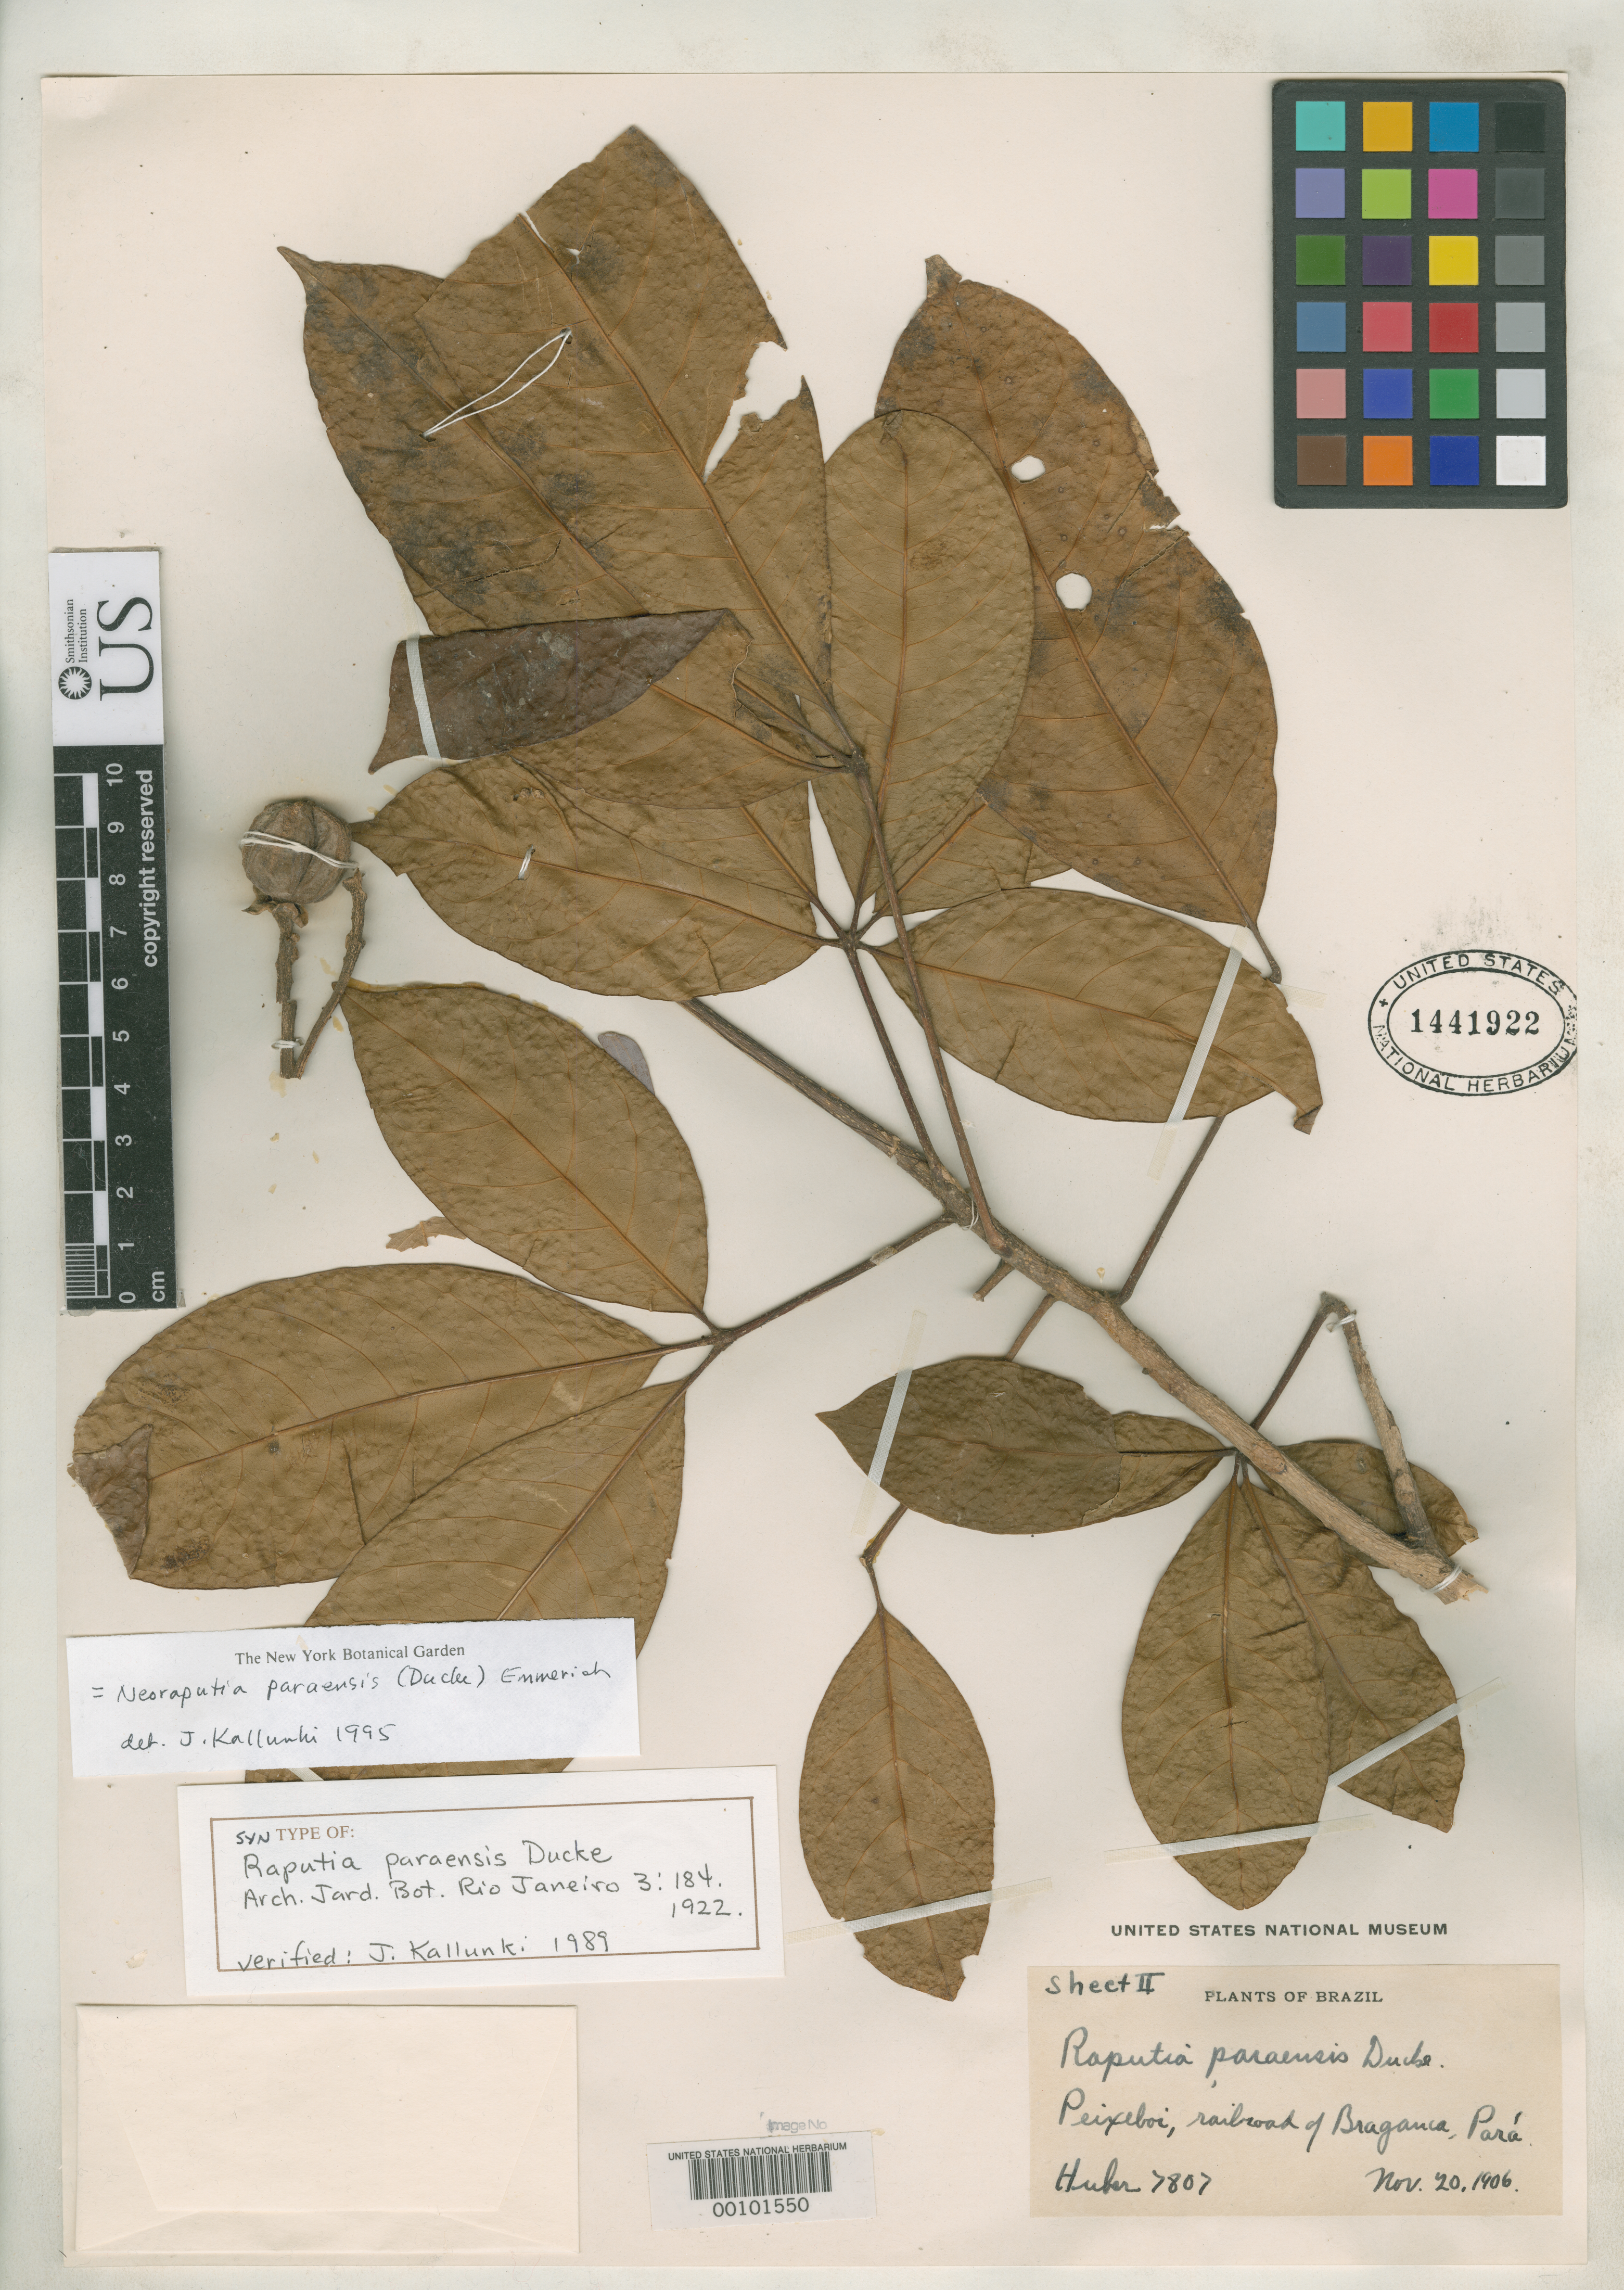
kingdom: Plantae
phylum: Tracheophyta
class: Magnoliopsida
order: Sapindales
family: Rutaceae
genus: Raputia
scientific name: Raputia paraensis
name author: Ducke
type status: Syntype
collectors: J. Huber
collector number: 7807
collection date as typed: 20 Nov 1906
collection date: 1906-11-20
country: Brazil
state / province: Pará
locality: Peixeboi, railroad of Braganca.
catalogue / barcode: US 1441922